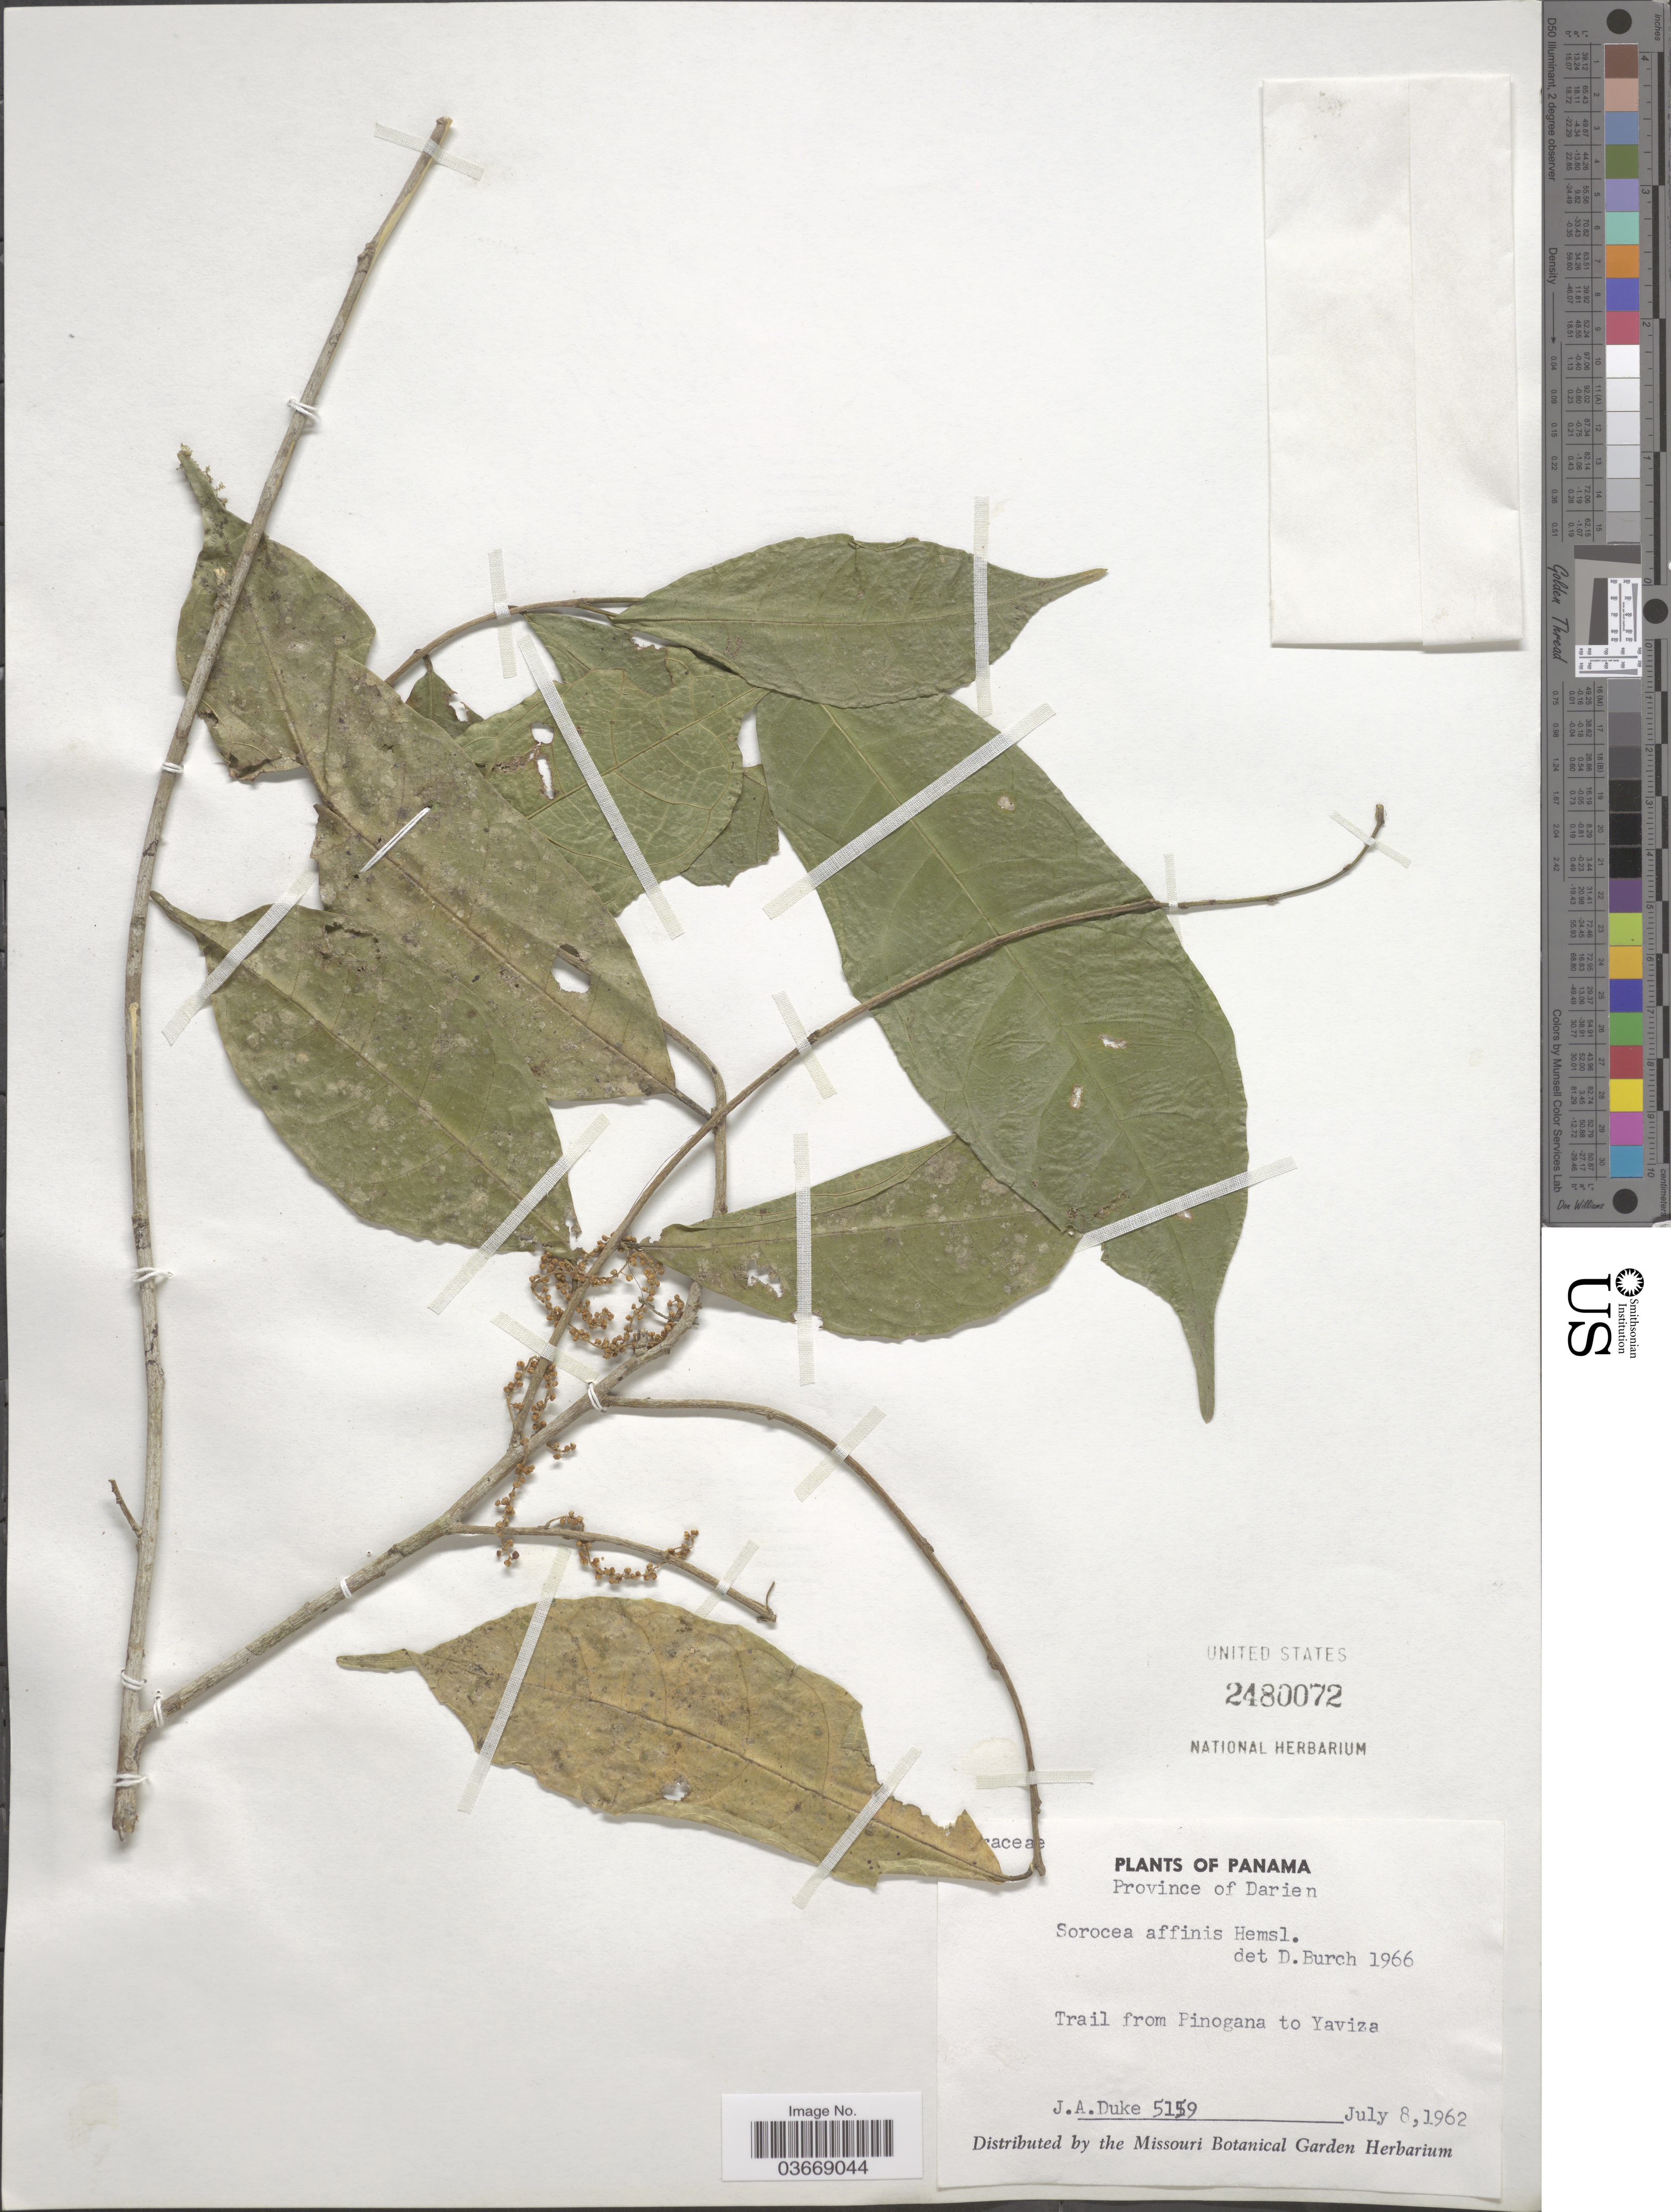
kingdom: Plantae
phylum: Tracheophyta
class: Magnoliopsida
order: Rosales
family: Moraceae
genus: Sorocea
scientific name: Sorocea affinis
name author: Hemsl.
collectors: J. A. Duke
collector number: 5159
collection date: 1962-07-08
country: Panama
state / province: Darien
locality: Trail from Pinogana to Yaviza.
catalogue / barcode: US 2480072